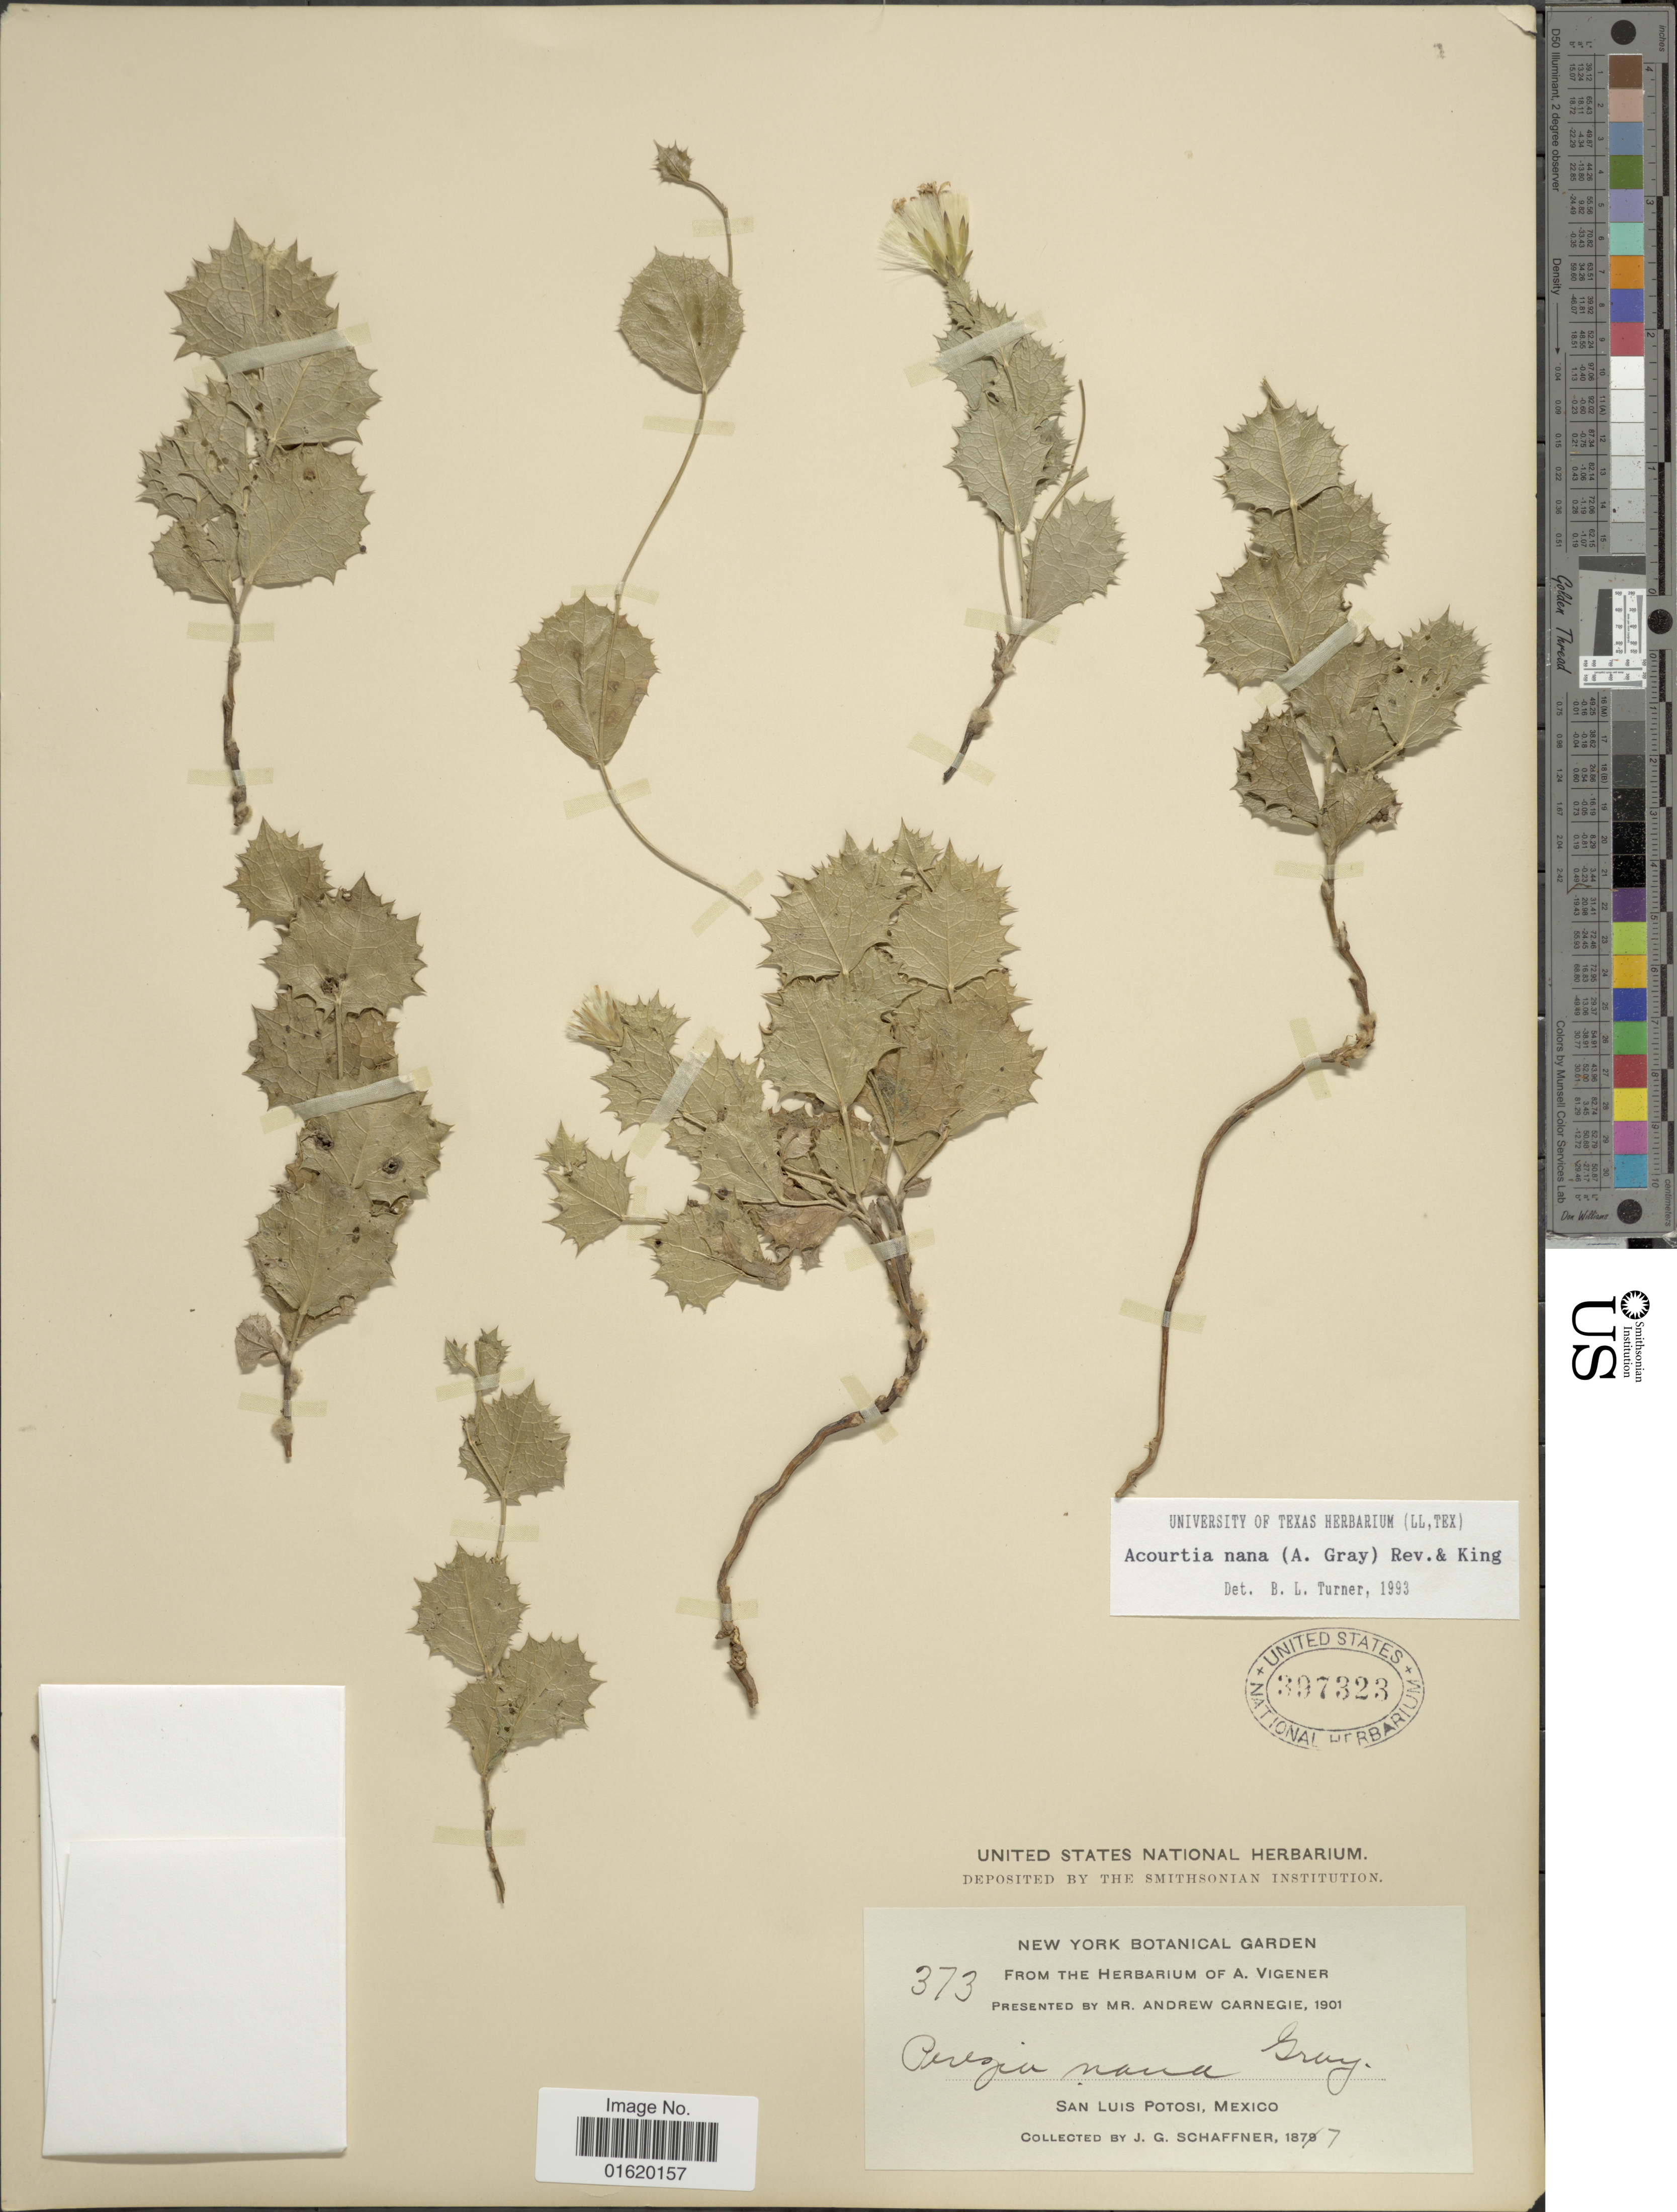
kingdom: Plantae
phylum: Tracheophyta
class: Magnoliopsida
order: Asterales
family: Asteraceae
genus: Acourtia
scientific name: Acourtia nana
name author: (A. Gray) Reveal & R.M. King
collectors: J. G. Schaffner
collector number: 373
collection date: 1901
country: Mexico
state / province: San Luis Potosí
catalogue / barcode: US 397323